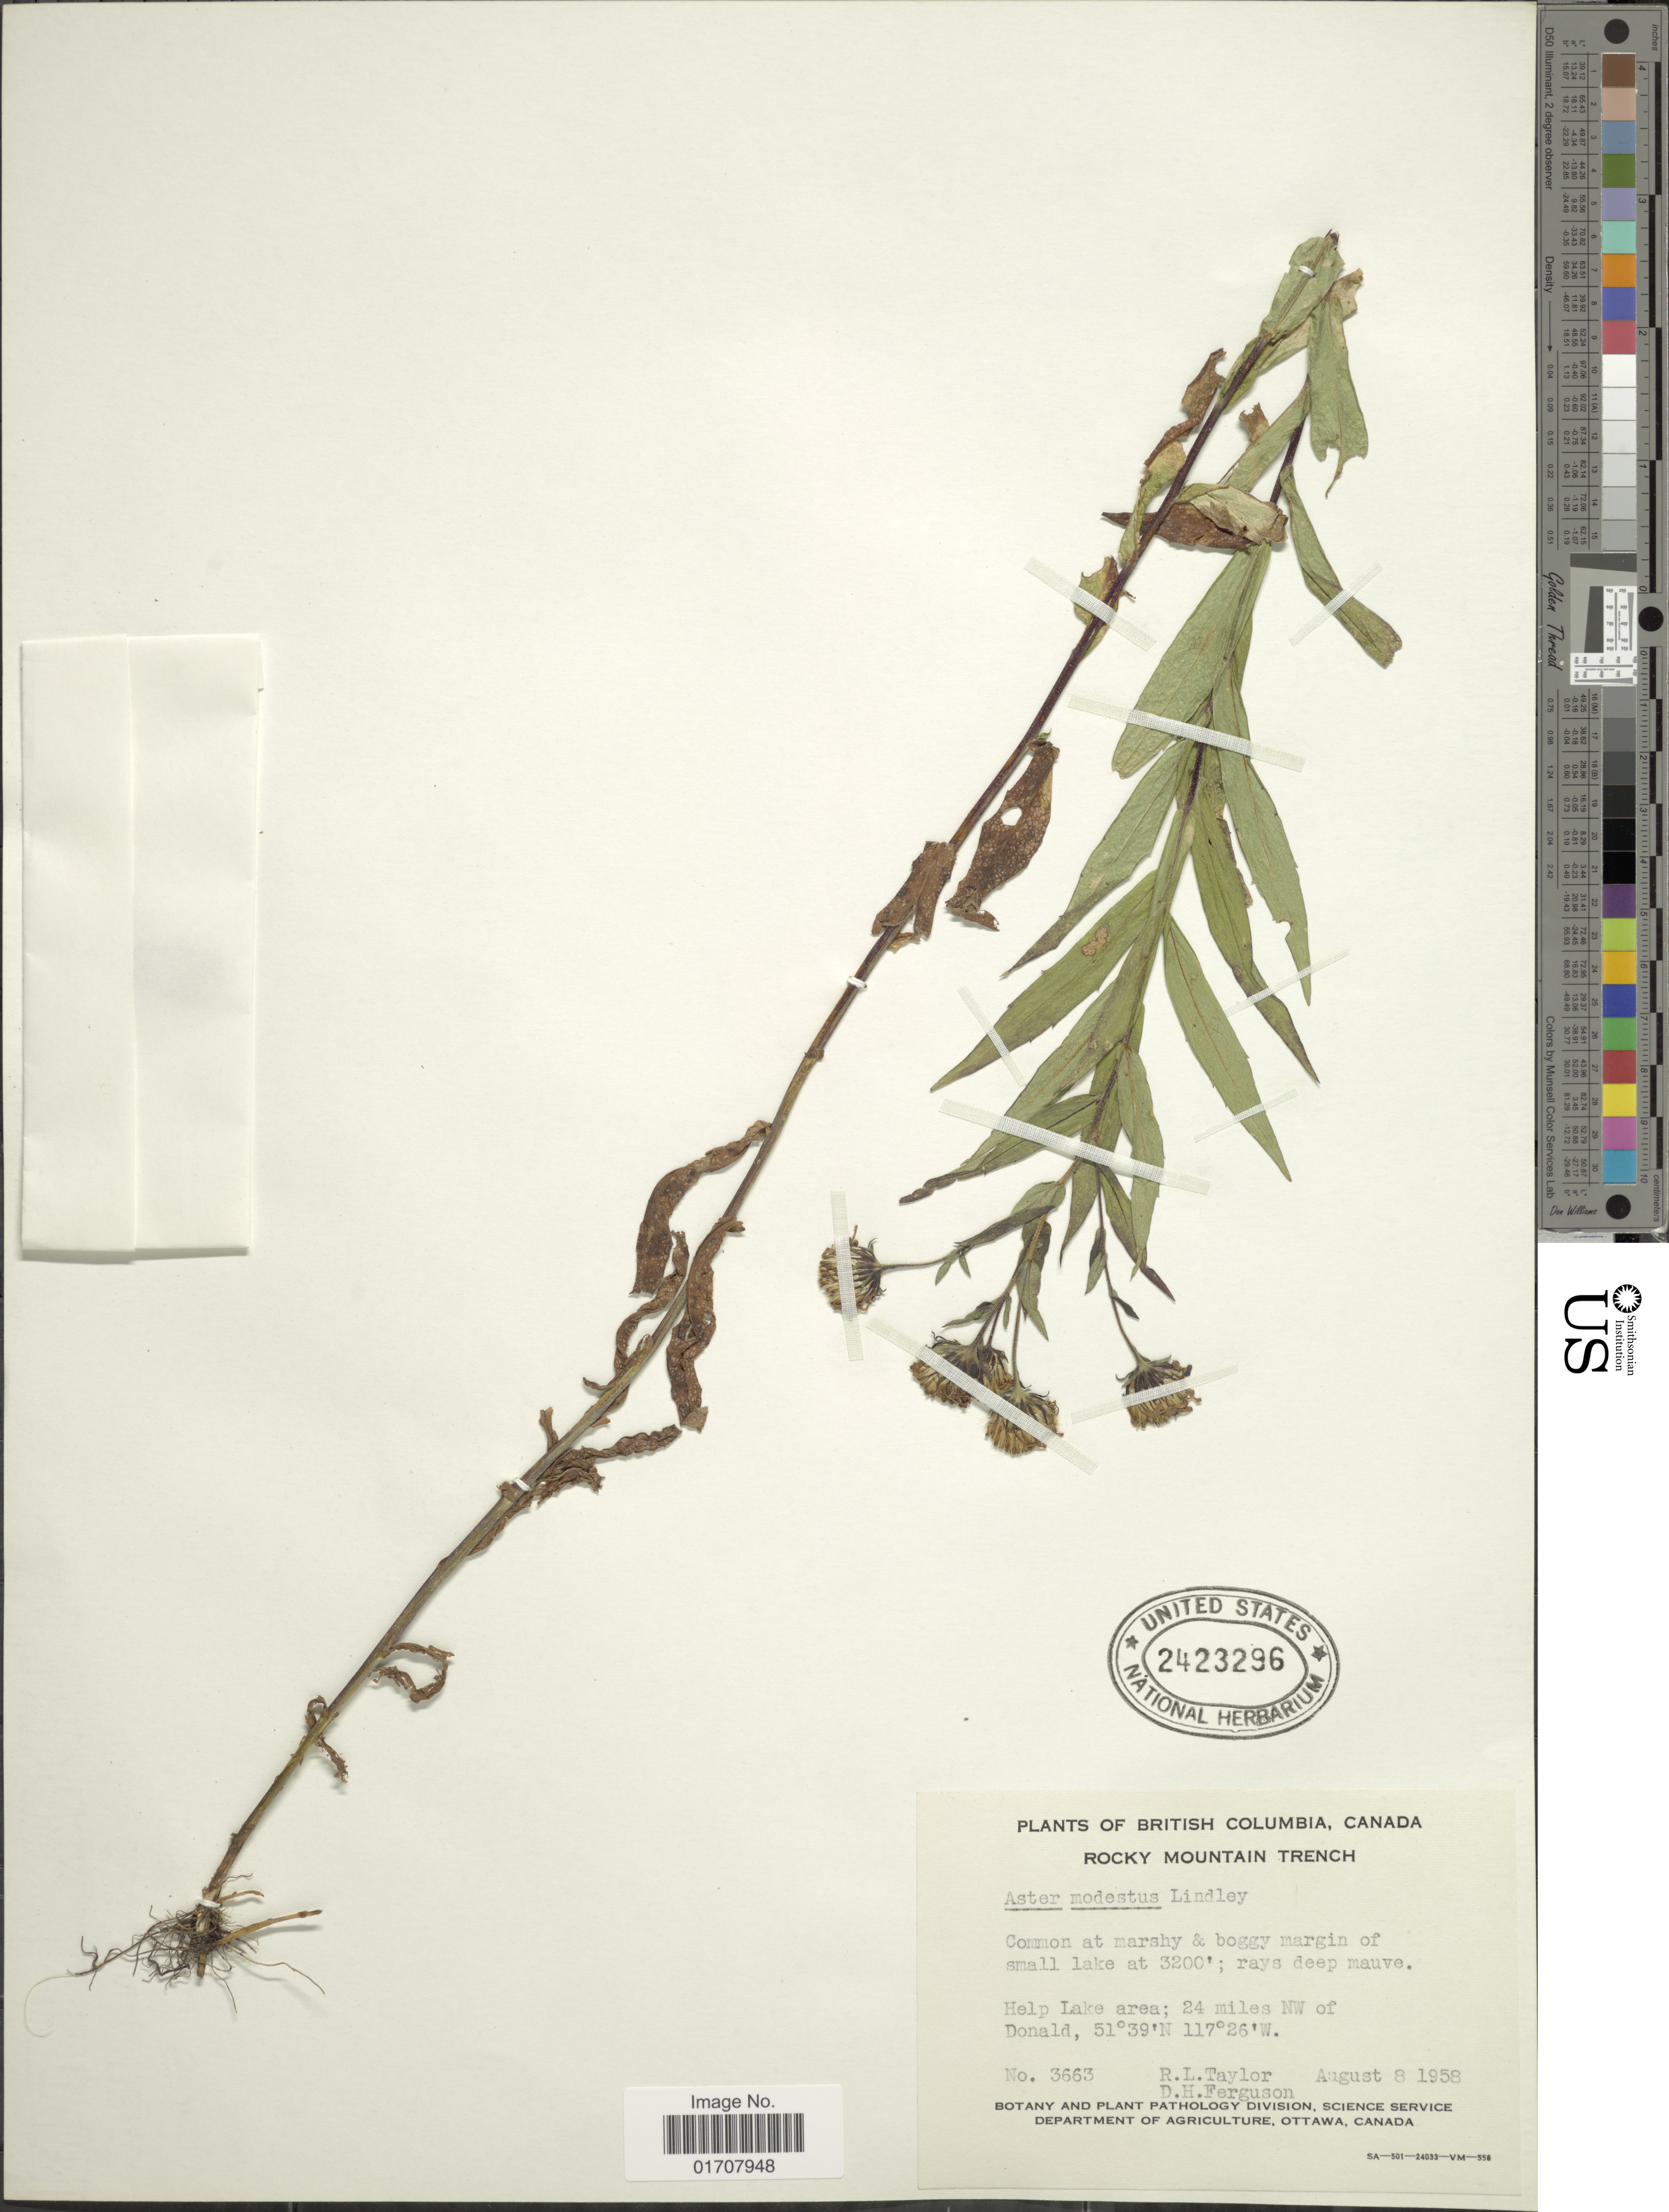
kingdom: Plantae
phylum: Tracheophyta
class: Magnoliopsida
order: Asterales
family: Asteraceae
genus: Canadanthus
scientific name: Canadanthus modestus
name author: (Lindl.) G.L. Nesom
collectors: R. Taylor & D. Ferguson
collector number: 3663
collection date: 1958-08-08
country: Canada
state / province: British Columbia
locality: Rocky Mountain Trench, Help Lake area: 24 miles NW of Donald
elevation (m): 975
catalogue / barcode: US 2423296